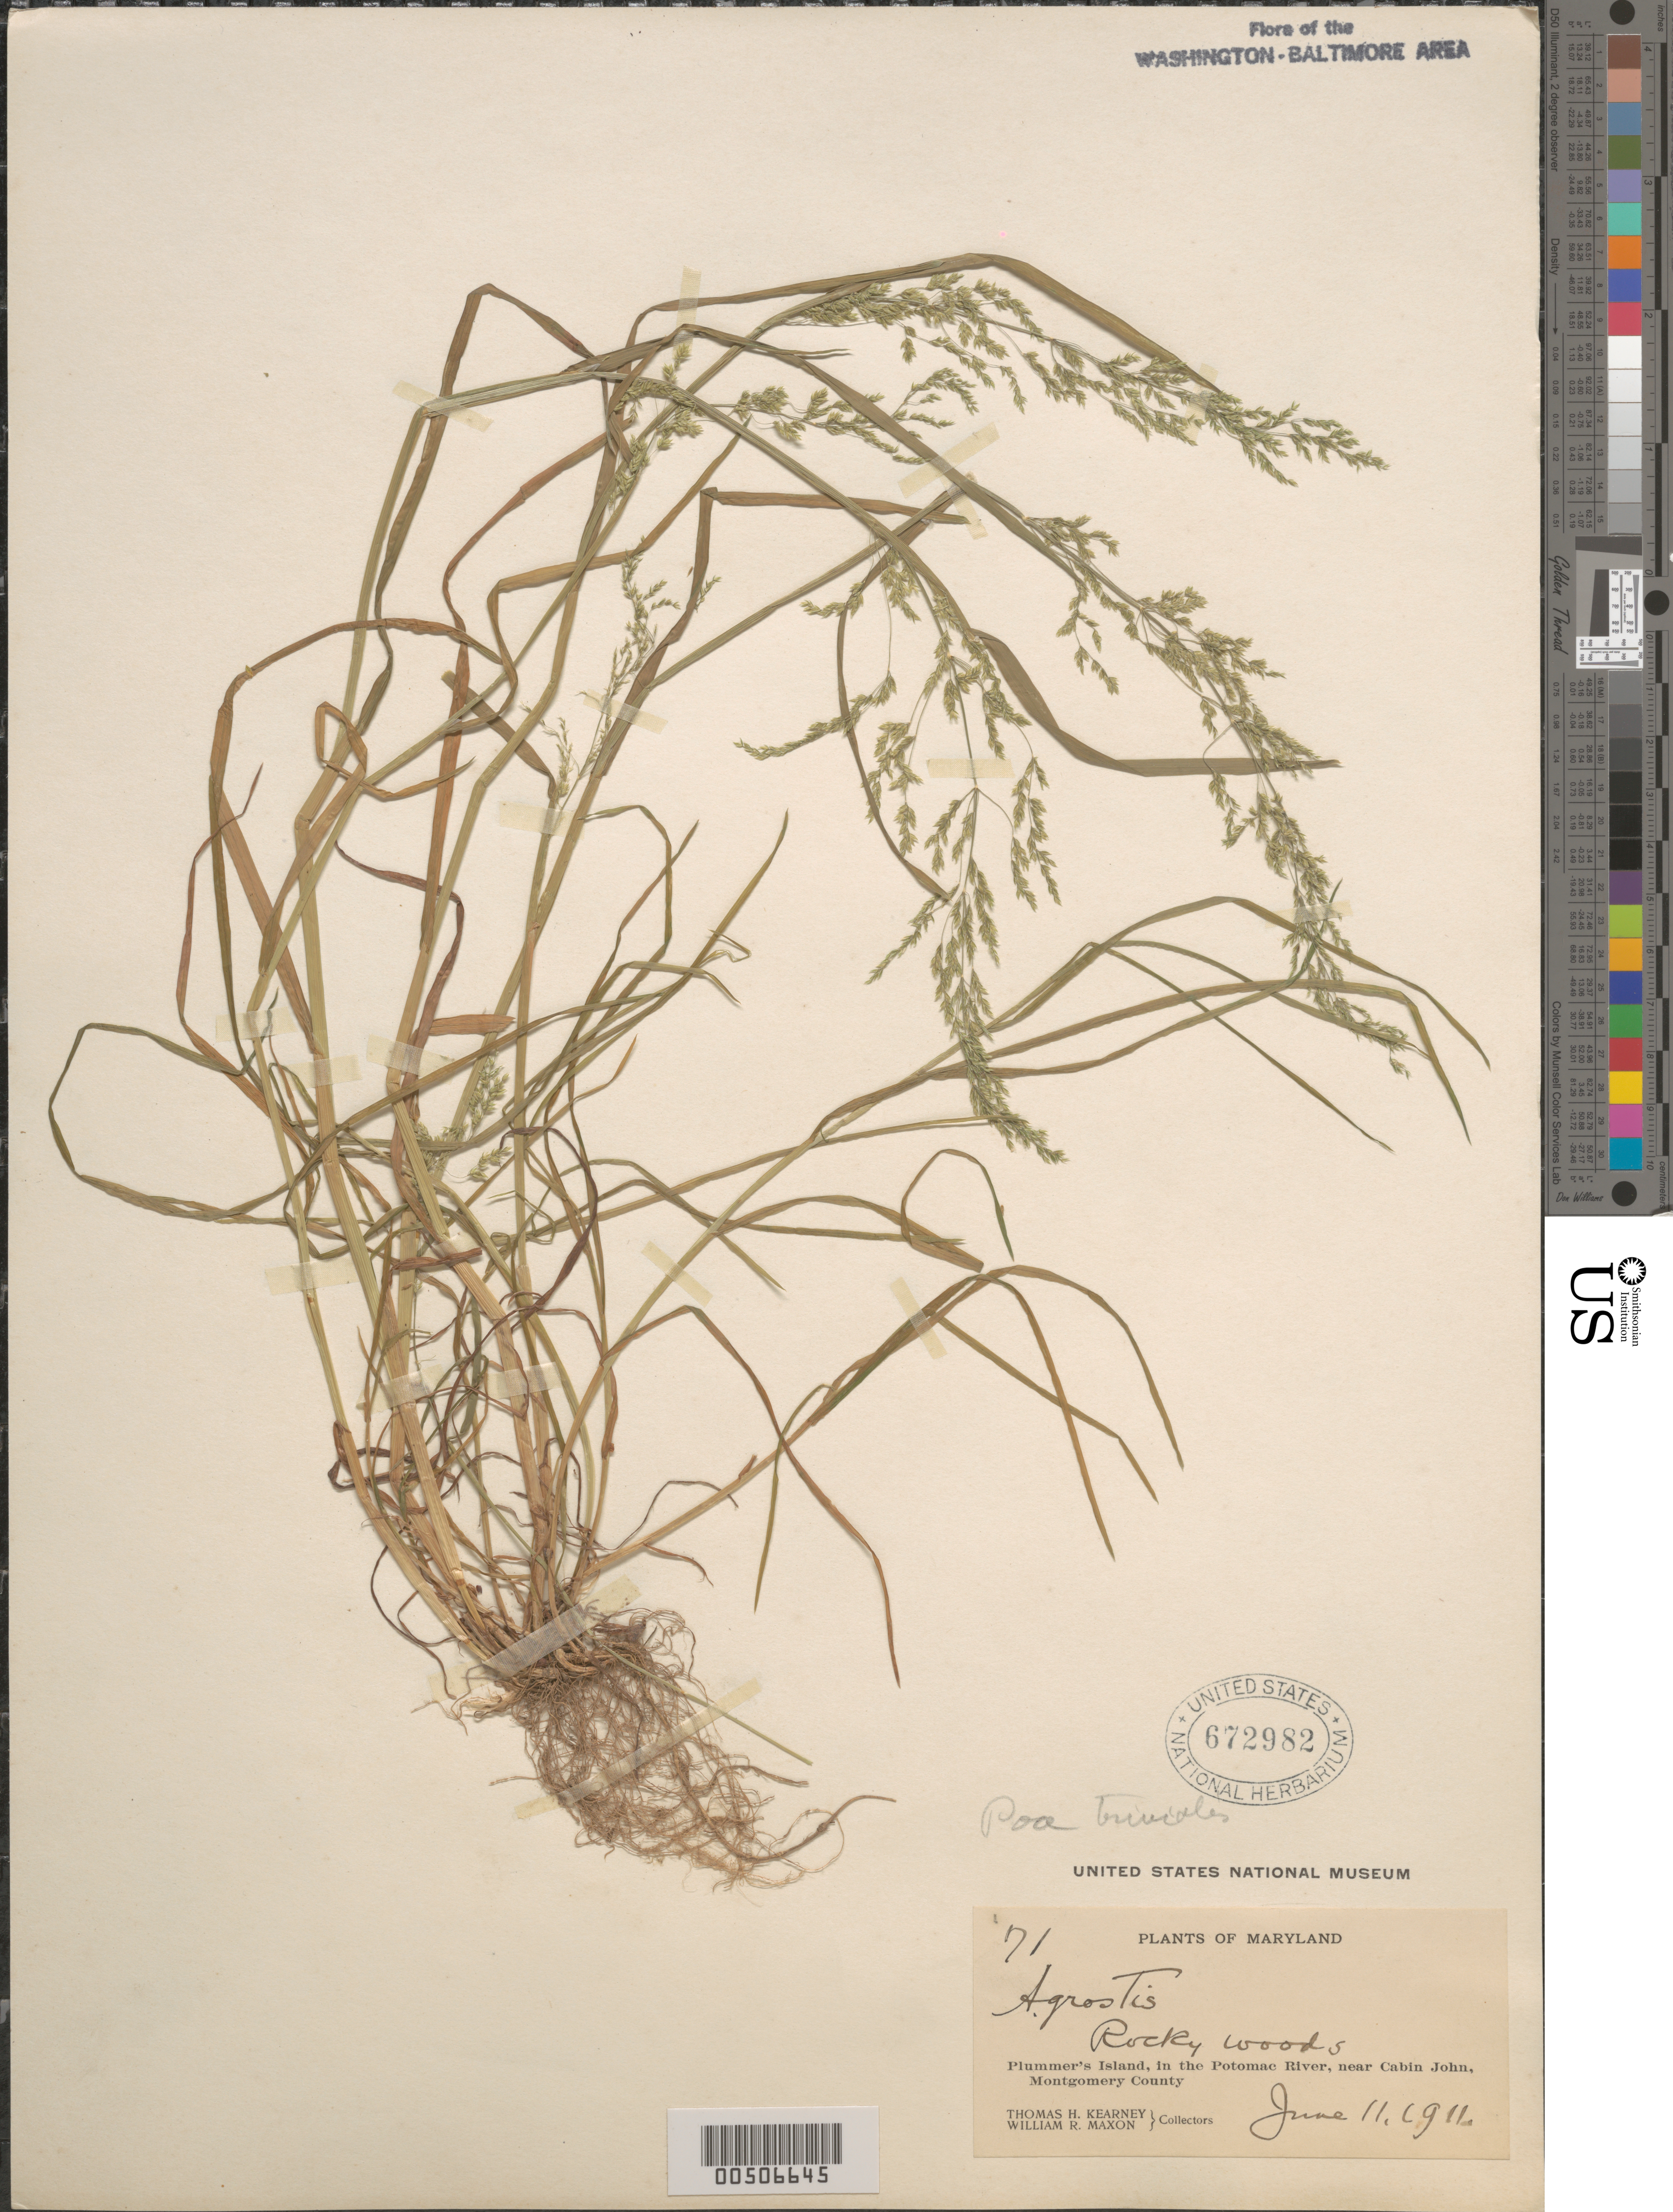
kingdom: Plantae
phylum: Tracheophyta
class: Liliopsida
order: Poales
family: Poaceae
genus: Poa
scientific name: Poa trivialis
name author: L.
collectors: T. H. Kearney & W. R. Maxon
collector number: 71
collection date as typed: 11 Jun 1911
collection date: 1911-06-11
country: United States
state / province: Maryland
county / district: Montgomery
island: Plummers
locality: Plummer's Island, near Cabin John in the Potomac River Plummers Island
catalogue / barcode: US 672982